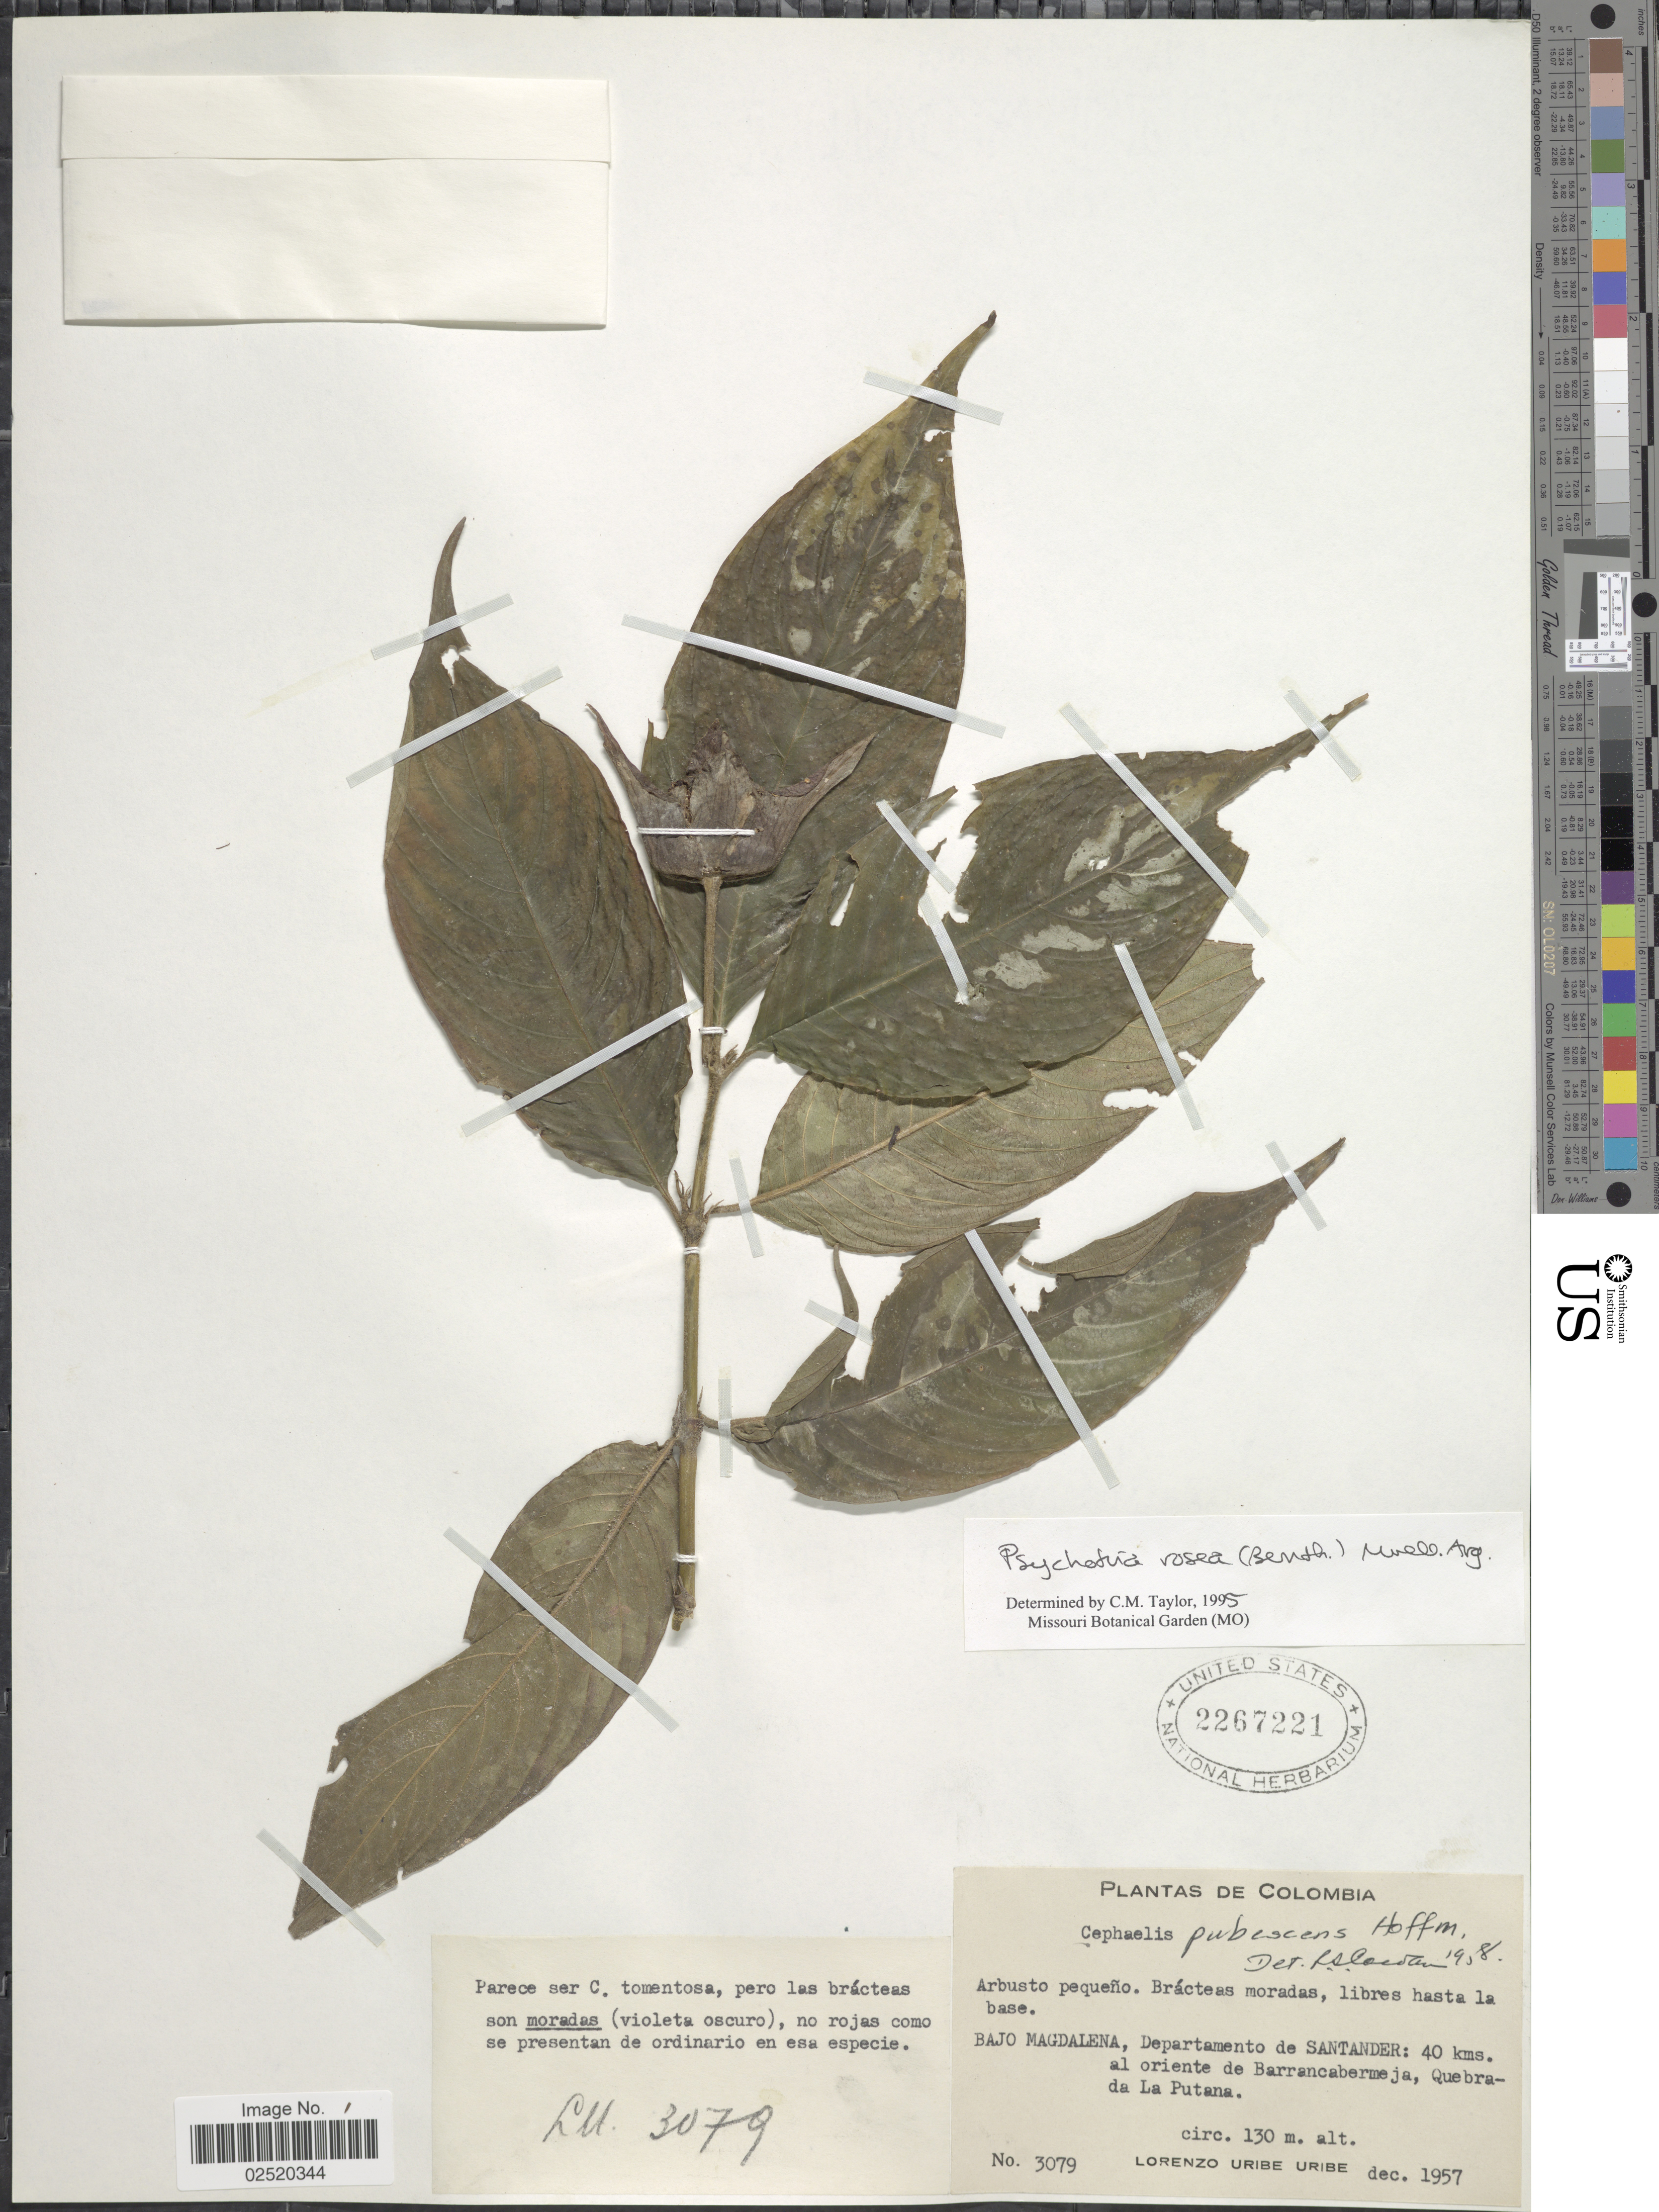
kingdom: Plantae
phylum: Tracheophyta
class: Magnoliopsida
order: Gentianales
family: Rubiaceae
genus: Psychotria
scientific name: Psychotria rosea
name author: (Benth.) Müll. Arg.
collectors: L. Uribe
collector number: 3079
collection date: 1957-12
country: Colombia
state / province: Santander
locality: Bajo Magdalena, Departamento de Santander: 40 kms. al oriente de Barrancabermeja, Quebrada La Putana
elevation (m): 130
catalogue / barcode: US 2267221